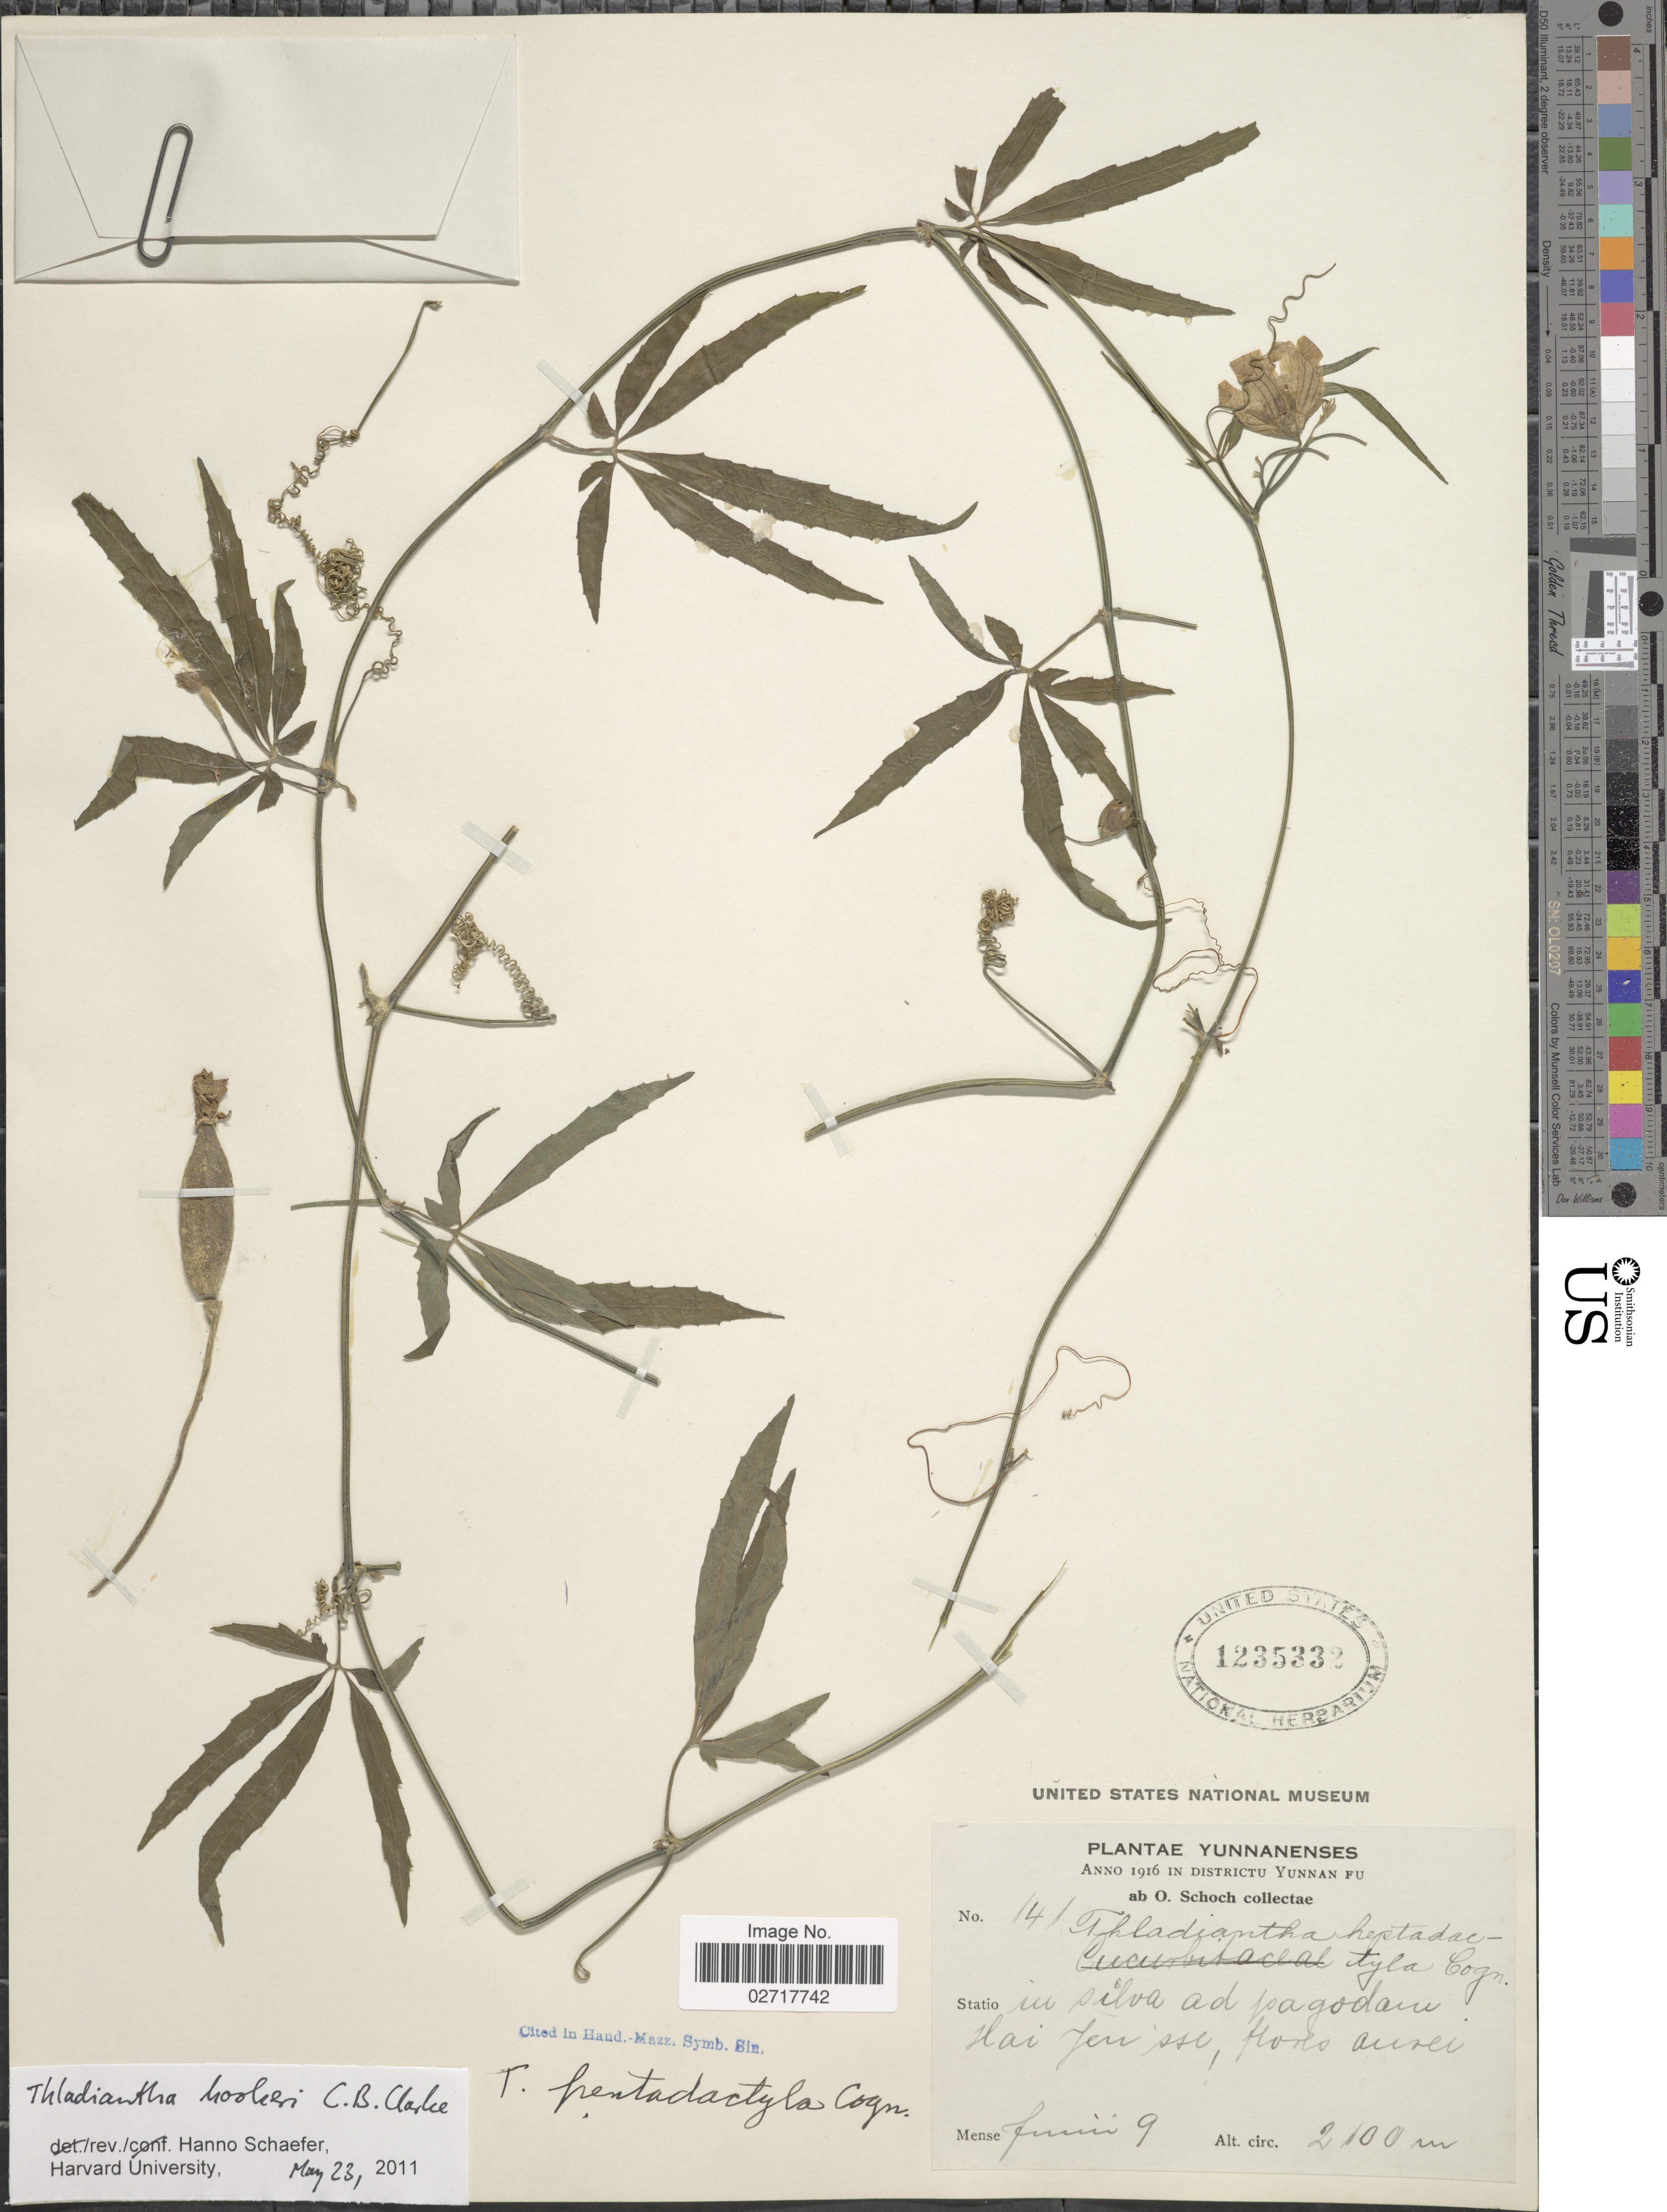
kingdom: Plantae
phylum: Tracheophyta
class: Magnoliopsida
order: Cucurbitales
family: Cucurbitaceae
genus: Thladiantha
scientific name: Thladiantha hookeri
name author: C.B. Clarke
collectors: O. Schoch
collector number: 141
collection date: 1916-06-09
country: China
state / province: Yunnan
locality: Districtu Yunnan Fu. In silva ad pagodam Hai Jen sse.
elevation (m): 2100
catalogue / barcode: US 1235332